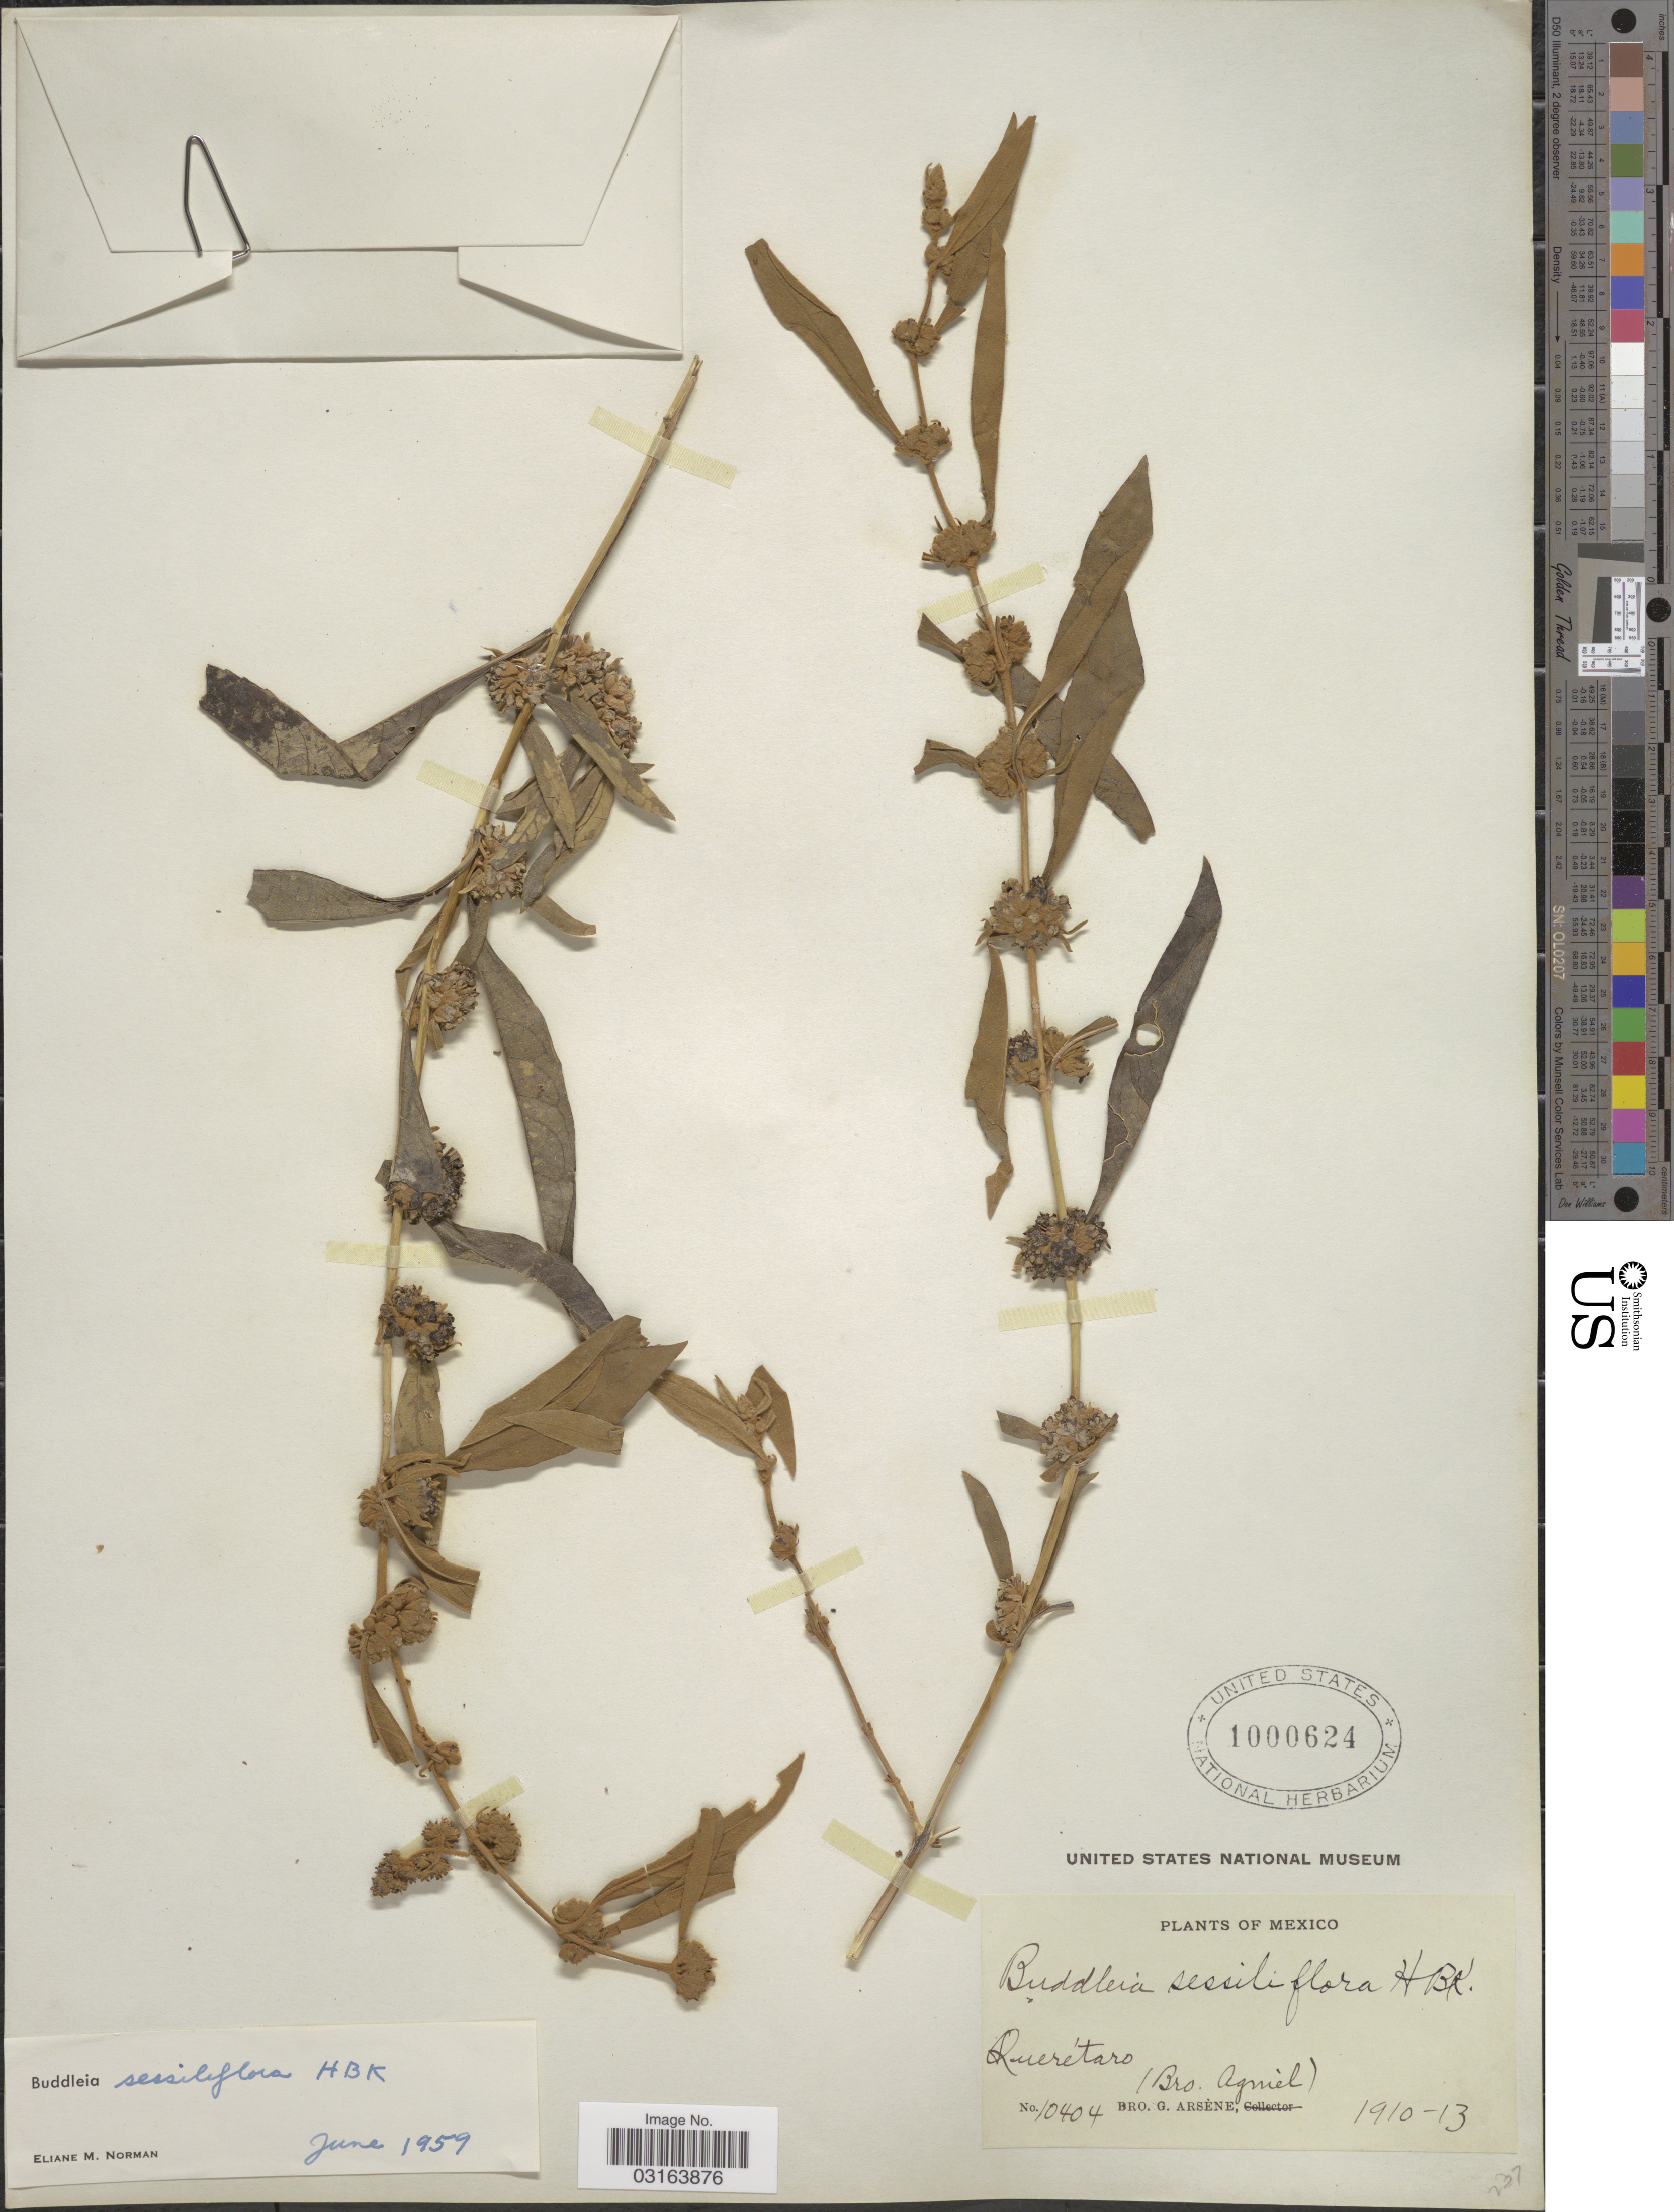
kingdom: Plantae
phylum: Tracheophyta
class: Magnoliopsida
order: Lamiales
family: Scrophulariaceae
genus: Buddleja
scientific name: Buddleja sessiliflora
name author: Kunth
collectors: Bro. G. Arsène & Bro. Agniel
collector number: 10404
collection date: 1910/1913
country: Mexico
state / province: Querétaro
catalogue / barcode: US 1000624